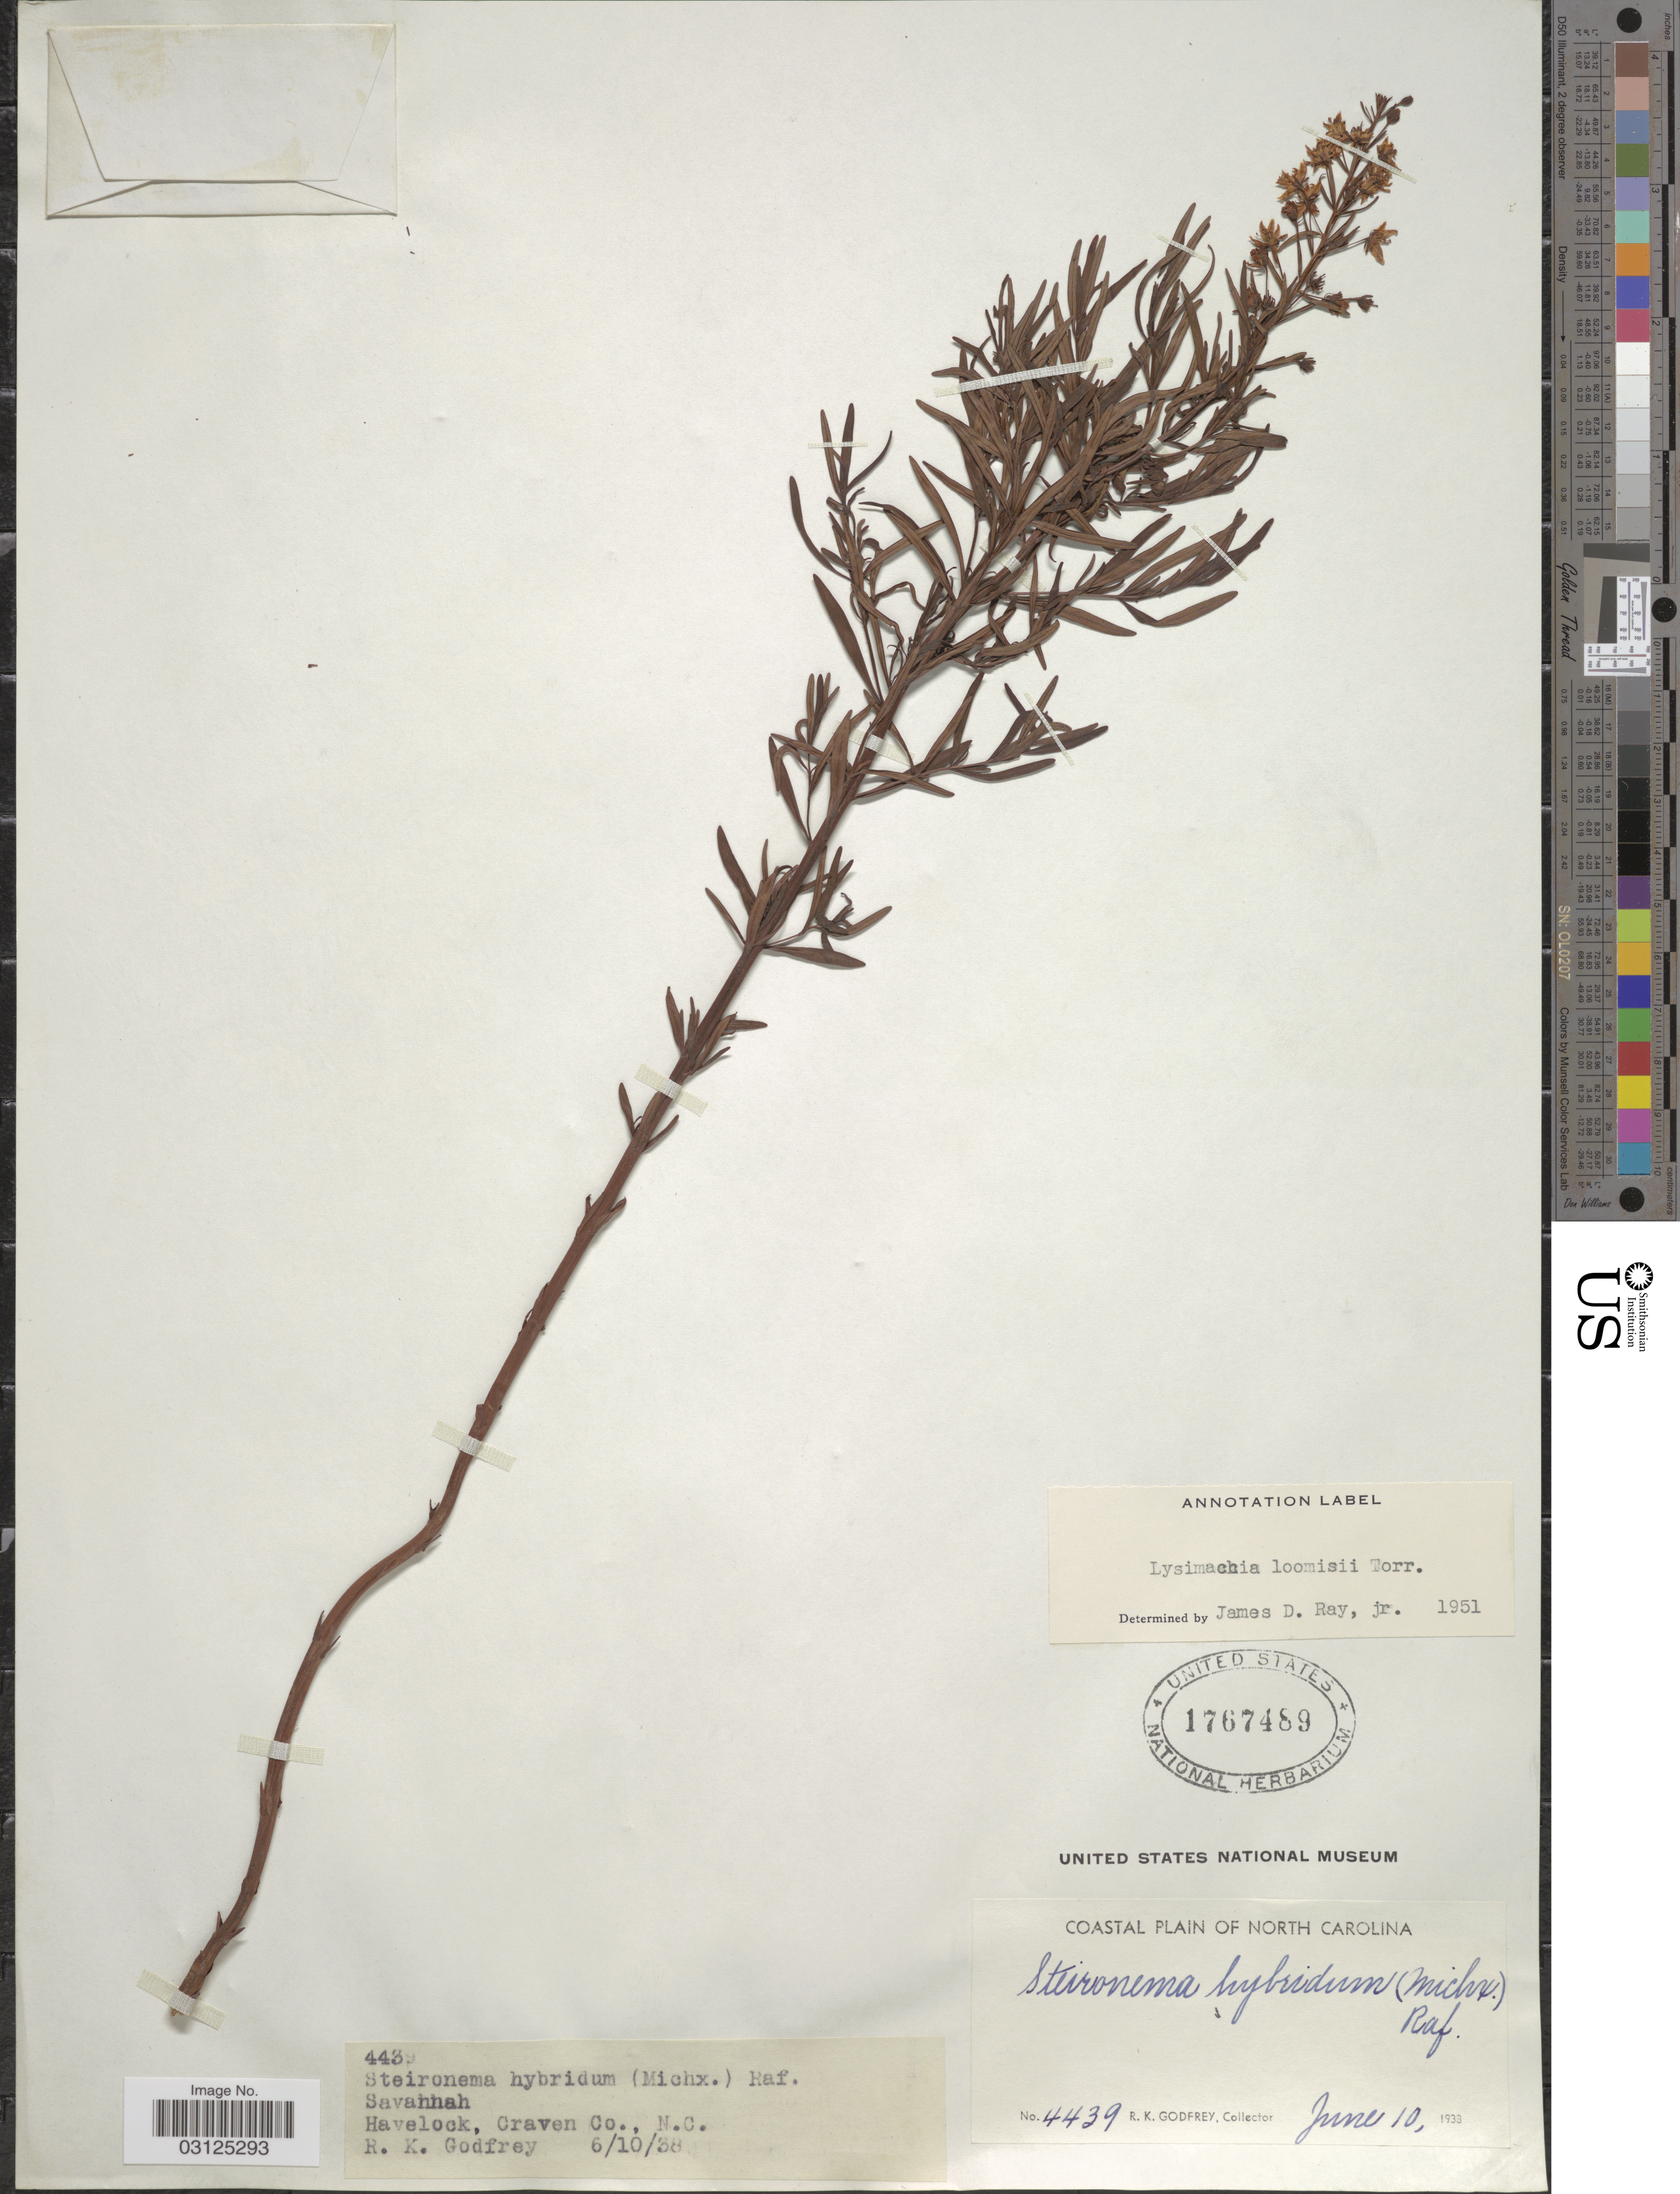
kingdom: Plantae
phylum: Tracheophyta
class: Magnoliopsida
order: Ericales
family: Primulaceae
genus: Lysimachia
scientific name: Lysimachia loomisii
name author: Torr.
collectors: R. K. Godfrey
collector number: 4439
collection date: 1938-06-10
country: United States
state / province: North Carolina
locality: Coastal Plain of North Carolina. Savannah Havelock, Craven Co.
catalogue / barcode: US 1767489